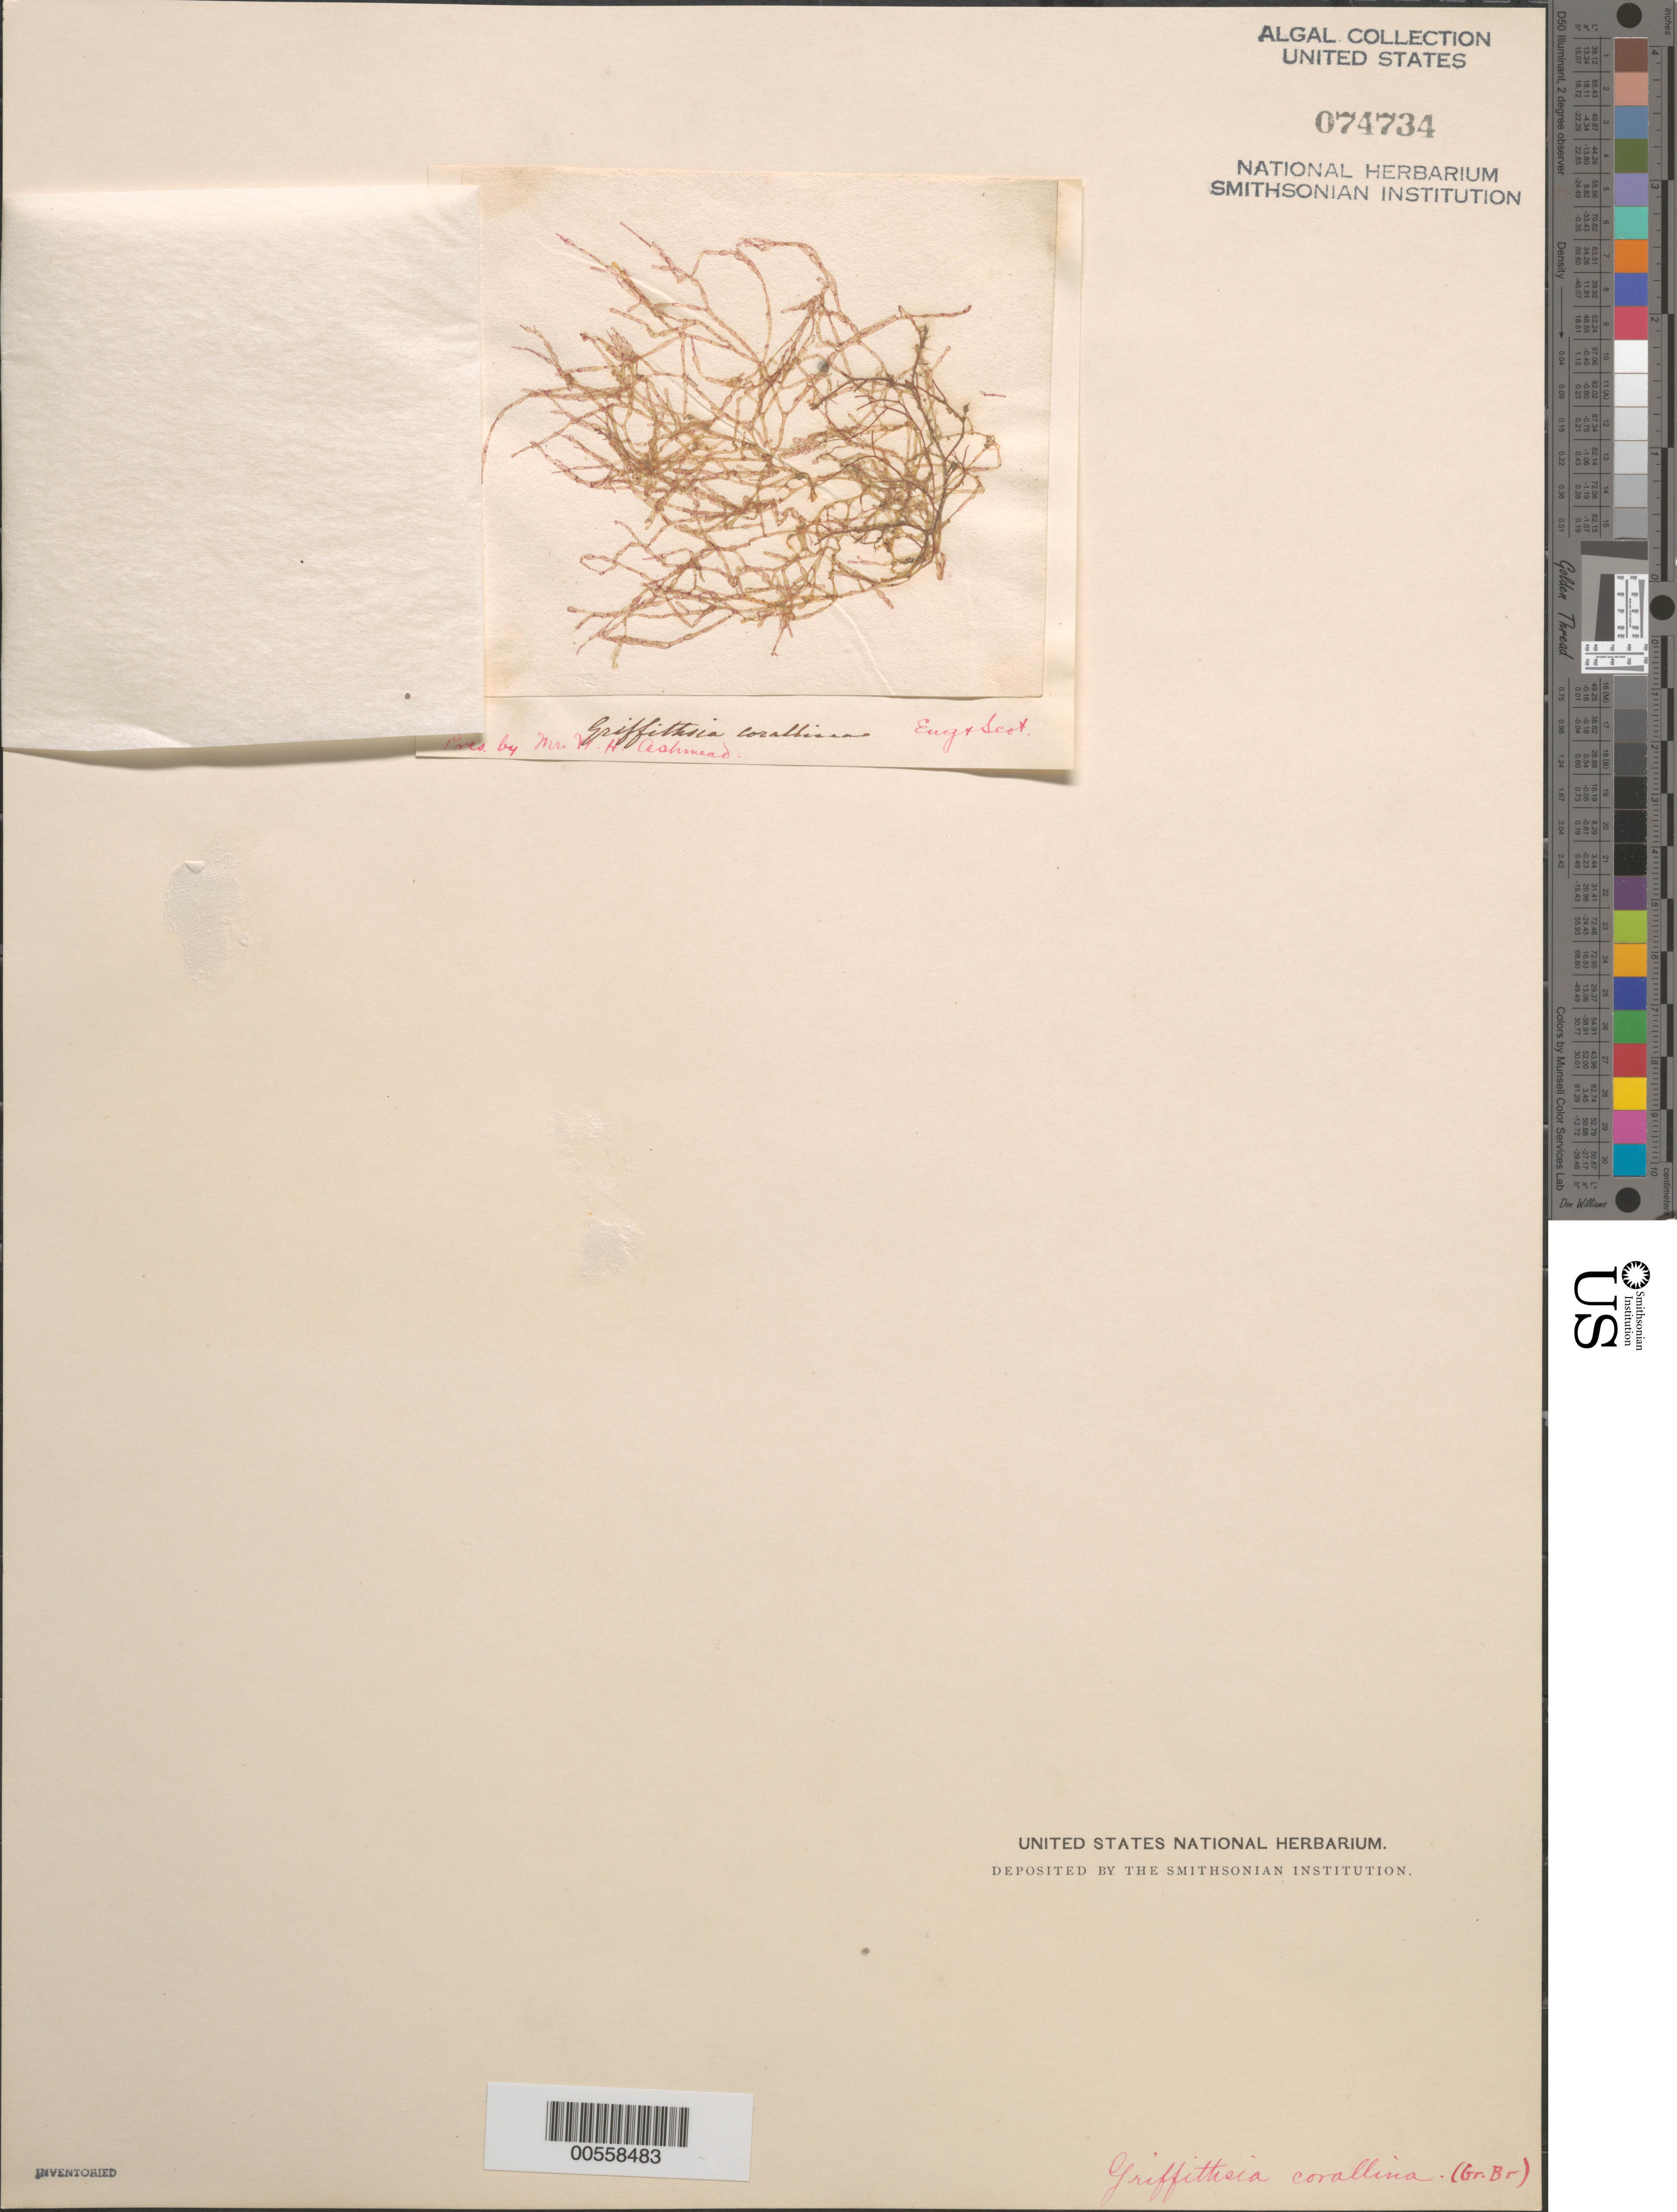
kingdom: Plantae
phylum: Rhodophyta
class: Florideophyceae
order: Ceramiales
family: Wrangeliaceae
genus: Griffithsia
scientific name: Griffithsia corallinoides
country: United Kingdom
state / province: England / Scotland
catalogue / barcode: US 74734